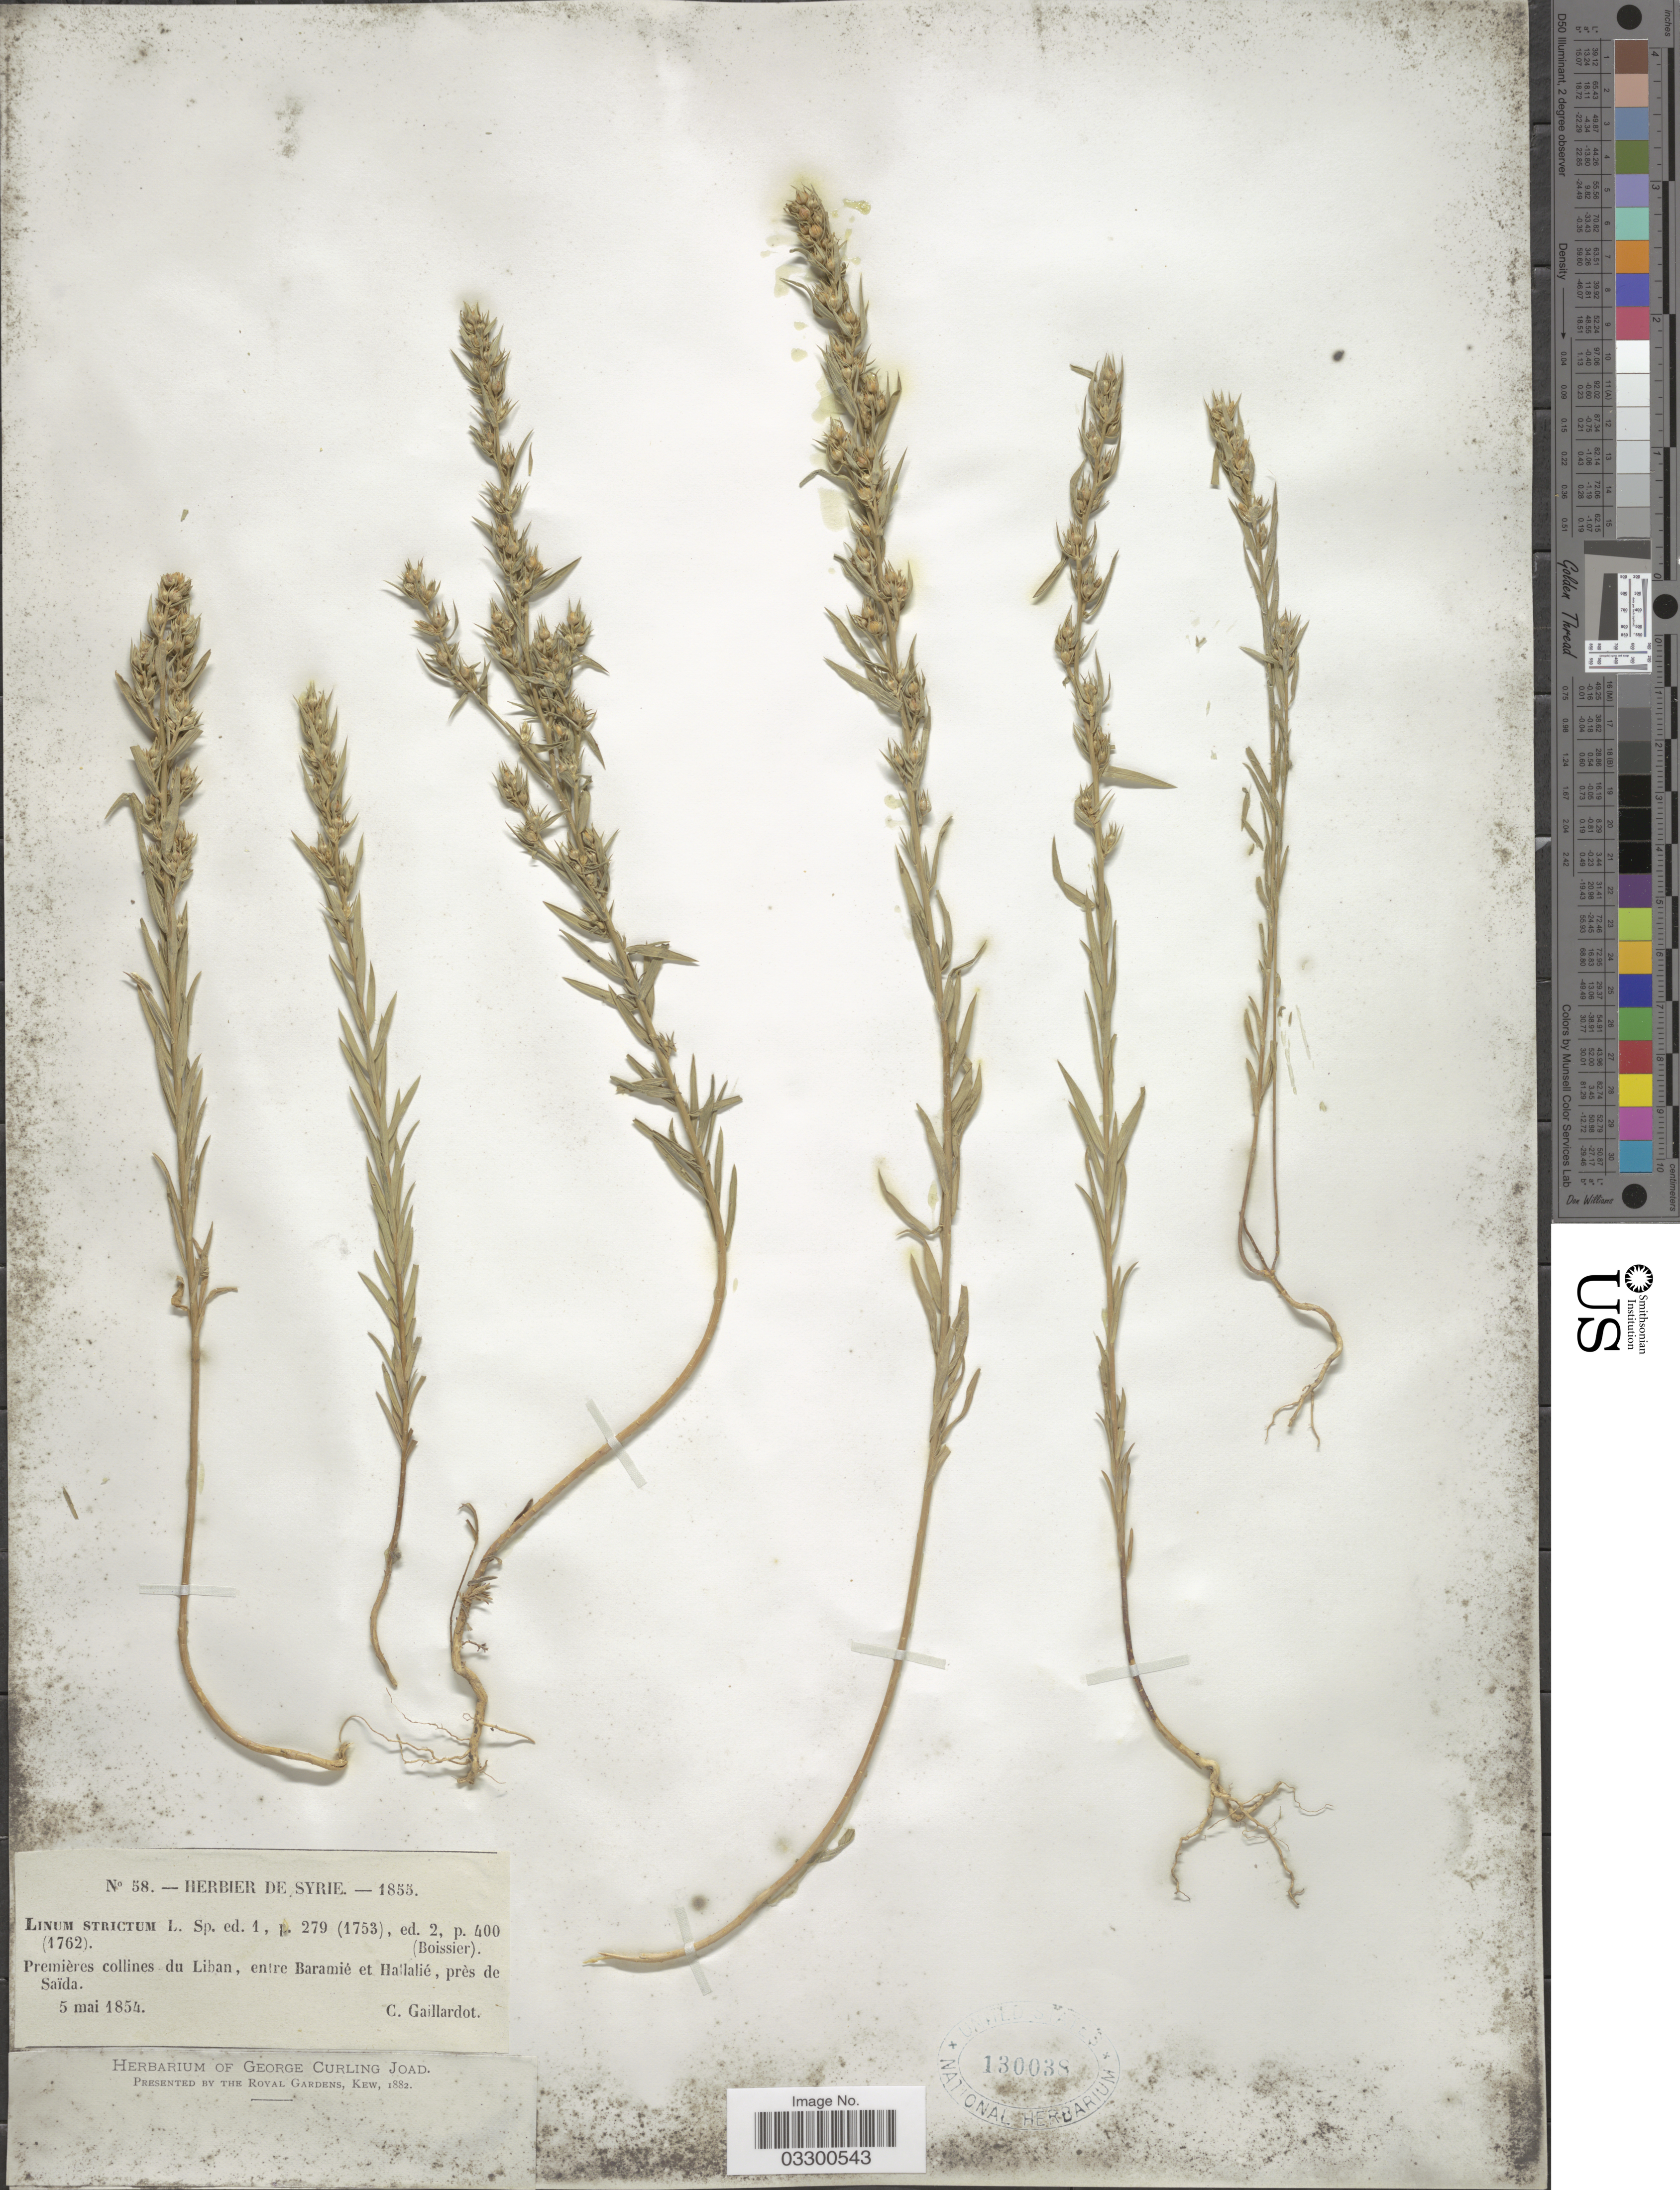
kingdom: Plantae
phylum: Tracheophyta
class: Magnoliopsida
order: Malpighiales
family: Linaceae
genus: Linum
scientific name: Linum strictum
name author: L.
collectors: C. Gaillardot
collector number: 58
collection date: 1854-05-05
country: Algeria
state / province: Saïda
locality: Premières collines du Liban, entre Baramié et Hallalié, près de Saïda.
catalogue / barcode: US 130038